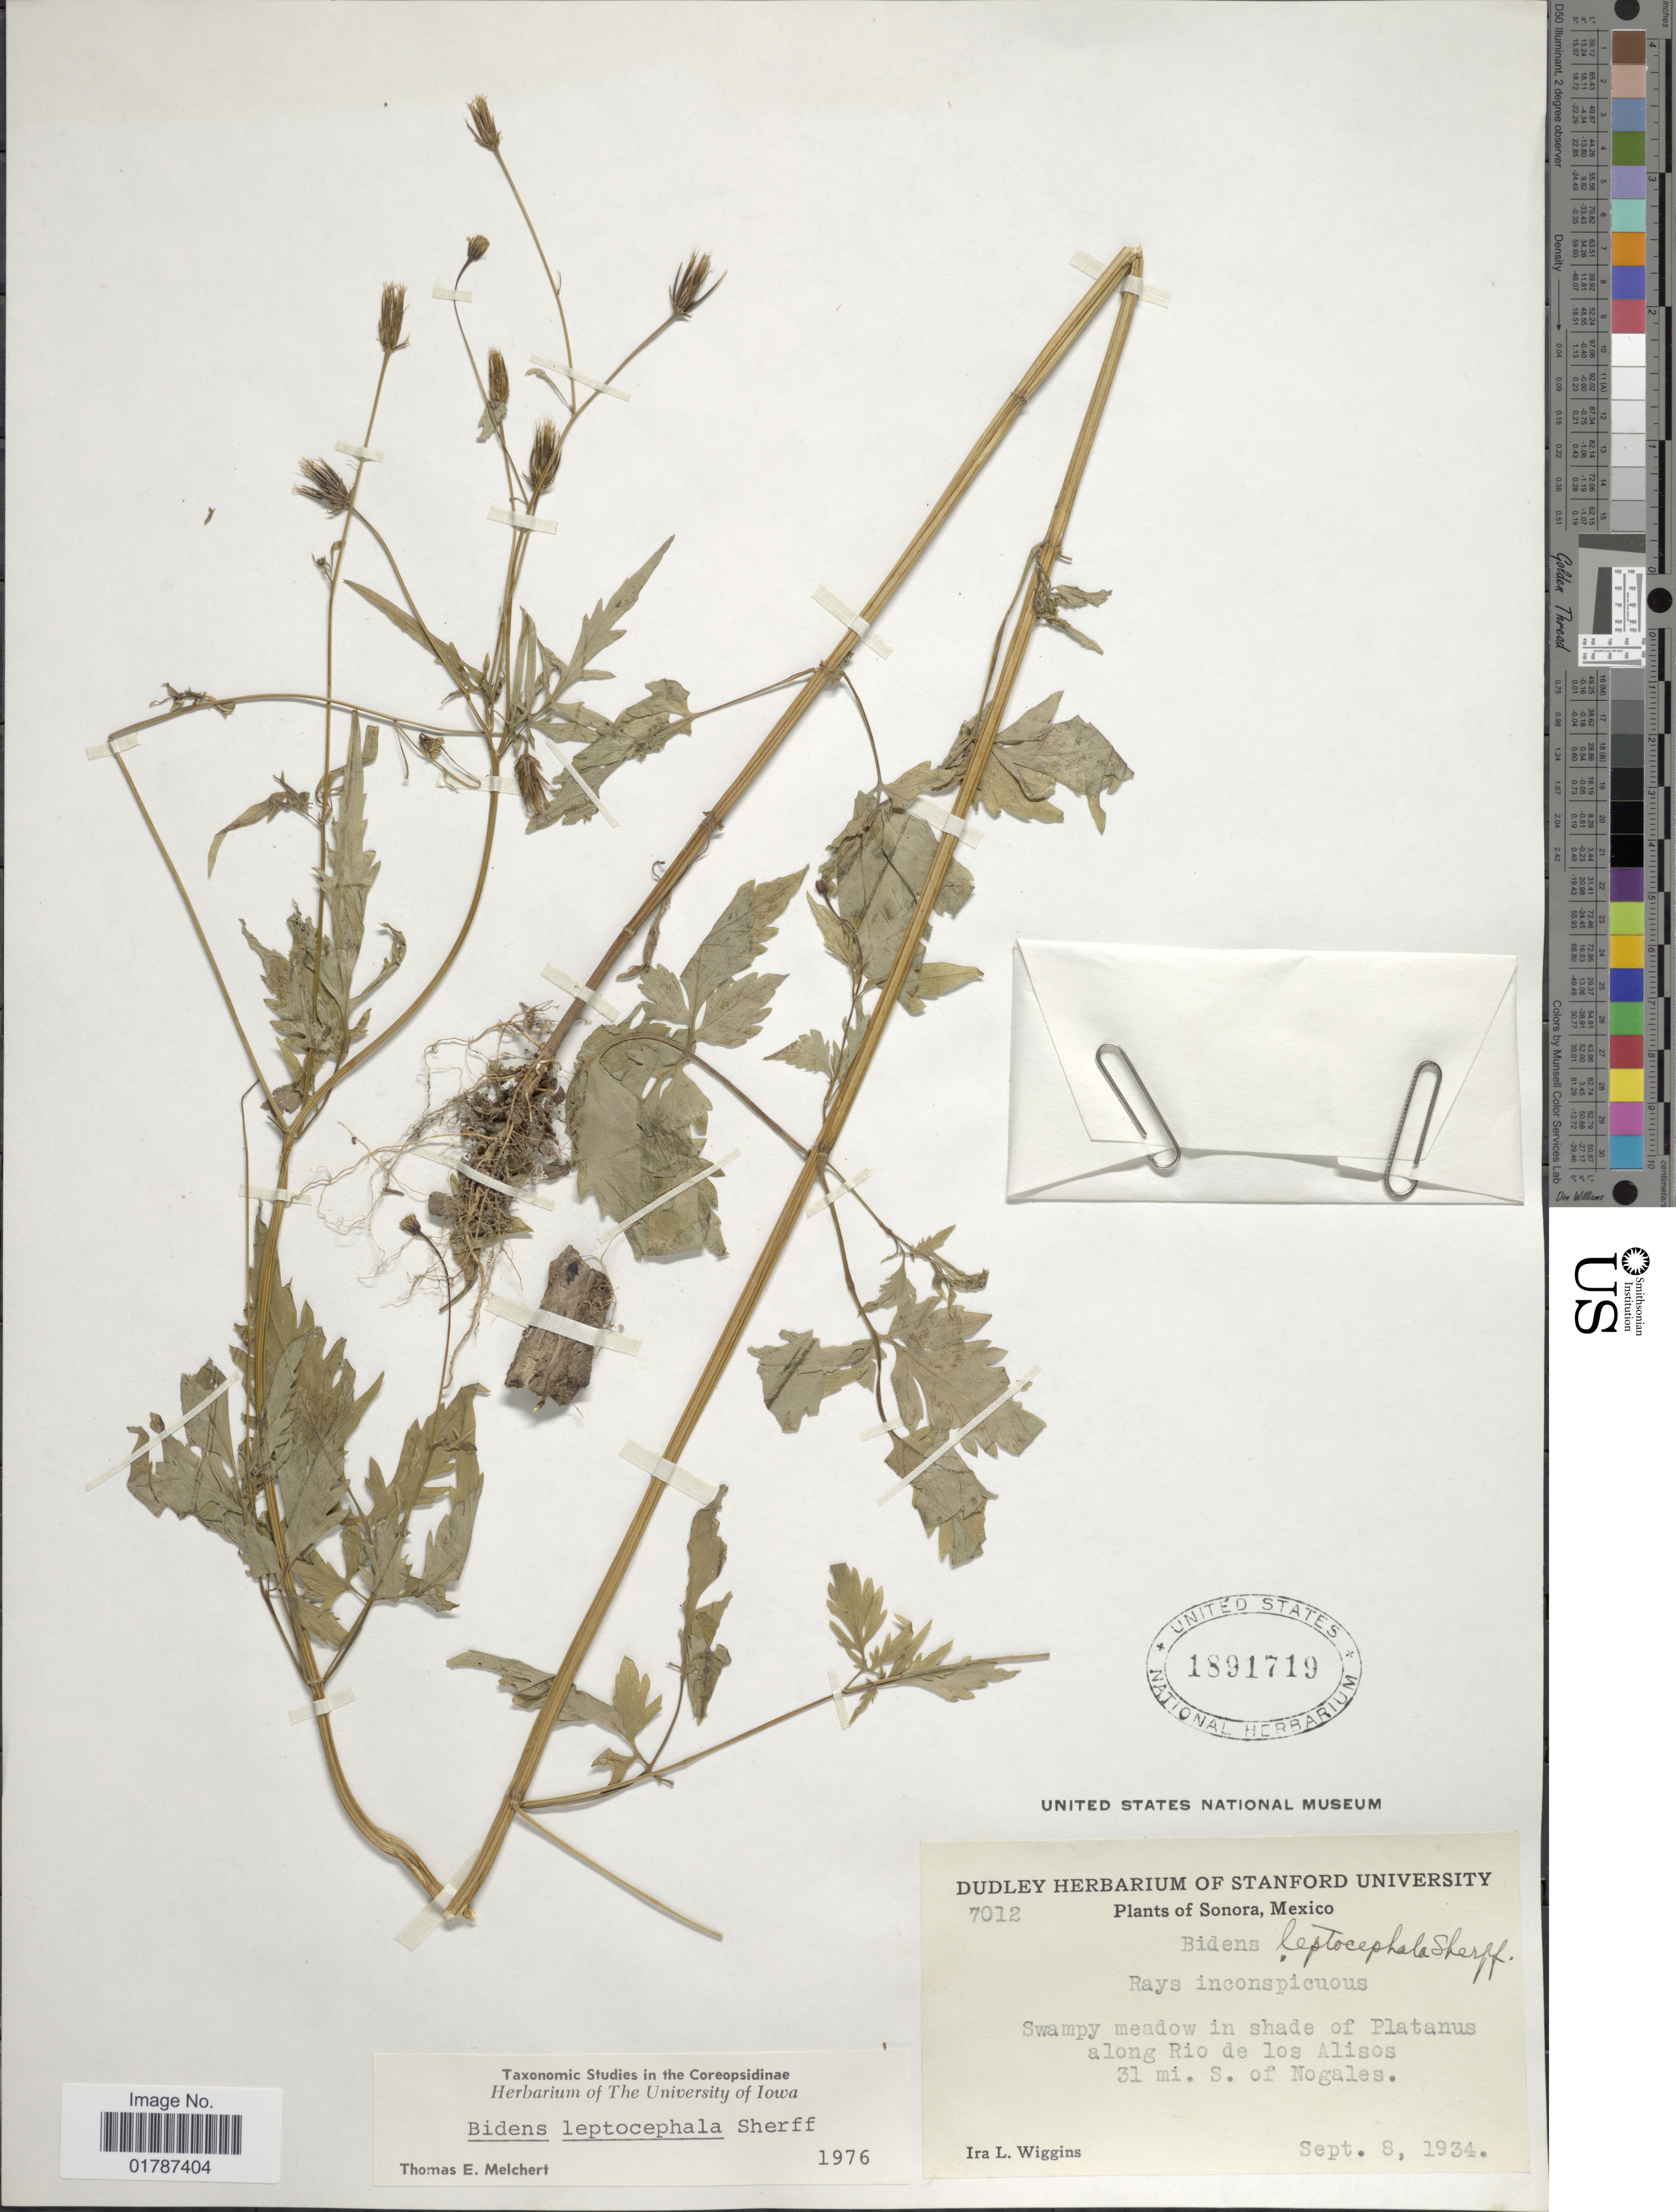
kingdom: Plantae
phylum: Tracheophyta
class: Magnoliopsida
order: Asterales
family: Asteraceae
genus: Bidens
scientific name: Bidens leptocephala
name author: Sherff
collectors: I. L. Wiggins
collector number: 7012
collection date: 1934-09-08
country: Mexico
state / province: Sonora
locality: Sonora, Mexico, Swampy meadoe in shade of Platanus along Rio de los Alisos 31 mi. S. of Nogales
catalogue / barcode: US 1891719